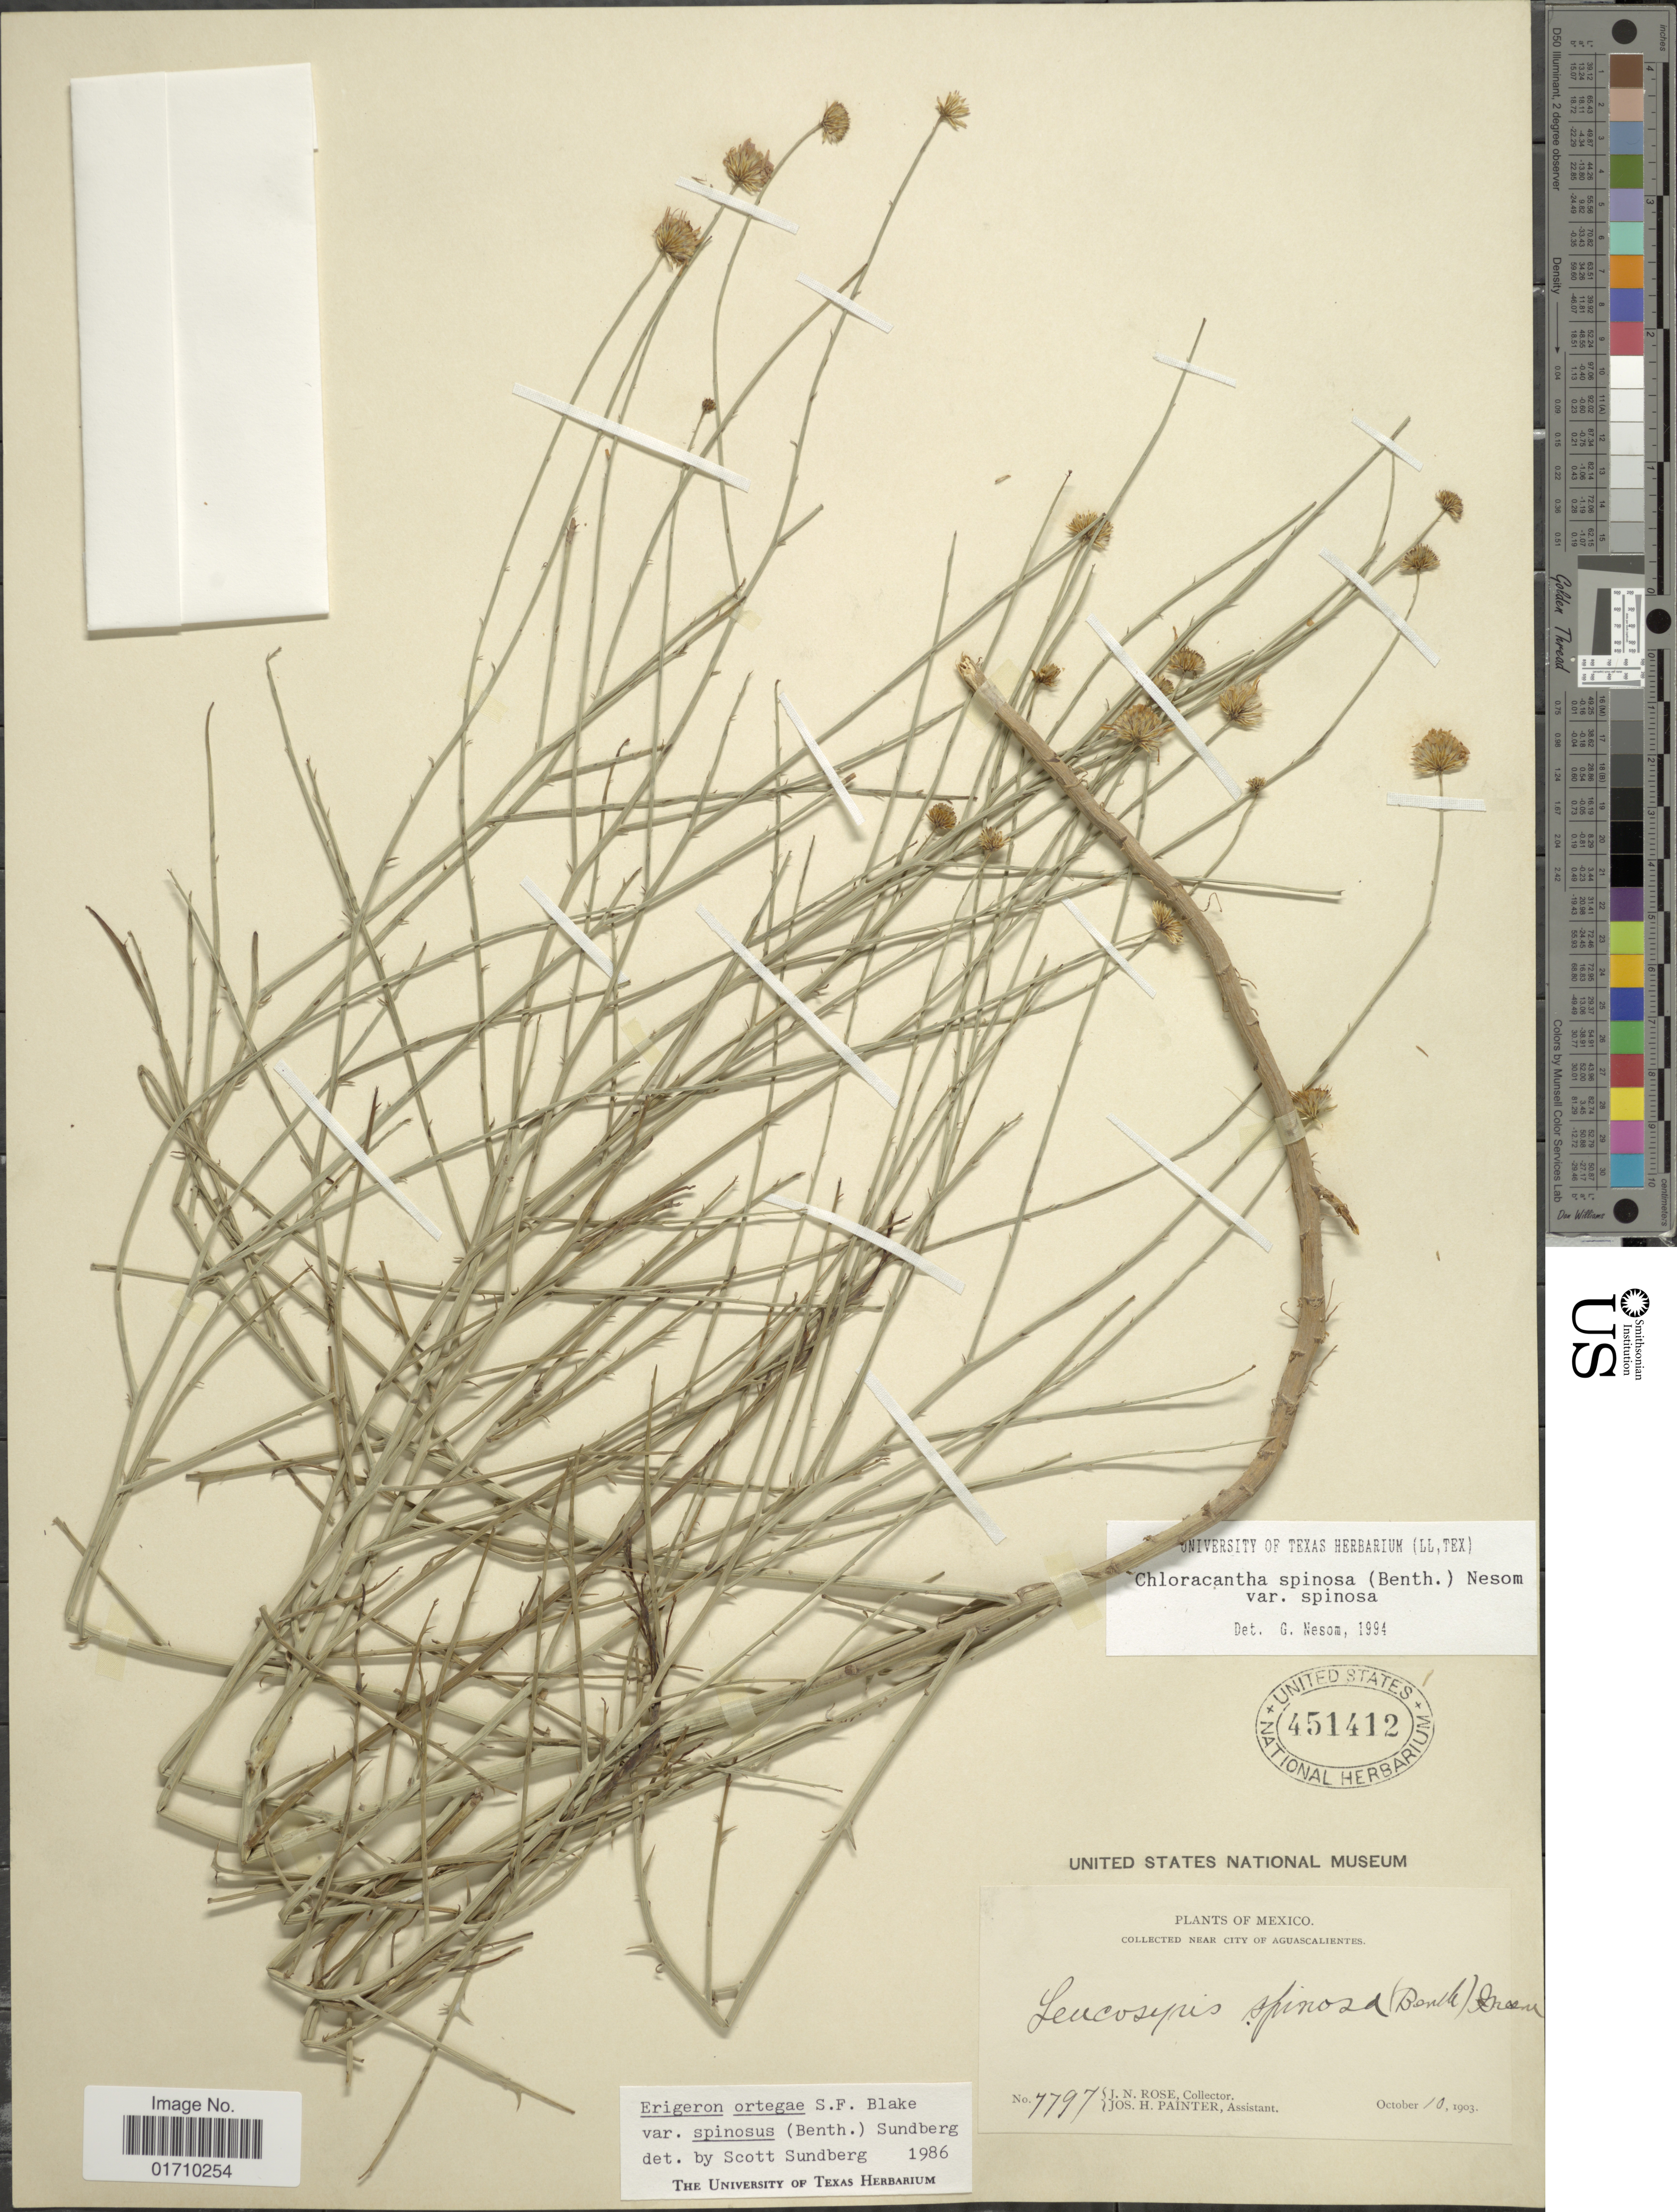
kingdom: Plantae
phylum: Tracheophyta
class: Magnoliopsida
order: Asterales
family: Asteraceae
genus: Chloracantha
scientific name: Chloracantha spinosa var. spinosa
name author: (Benth.) G.L. Nesom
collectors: J. N. Rose & J. H. Painter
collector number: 7797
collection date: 1903-10-10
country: Mexico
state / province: Aguascalientes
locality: Near City of Aguascalientes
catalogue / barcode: US 451412